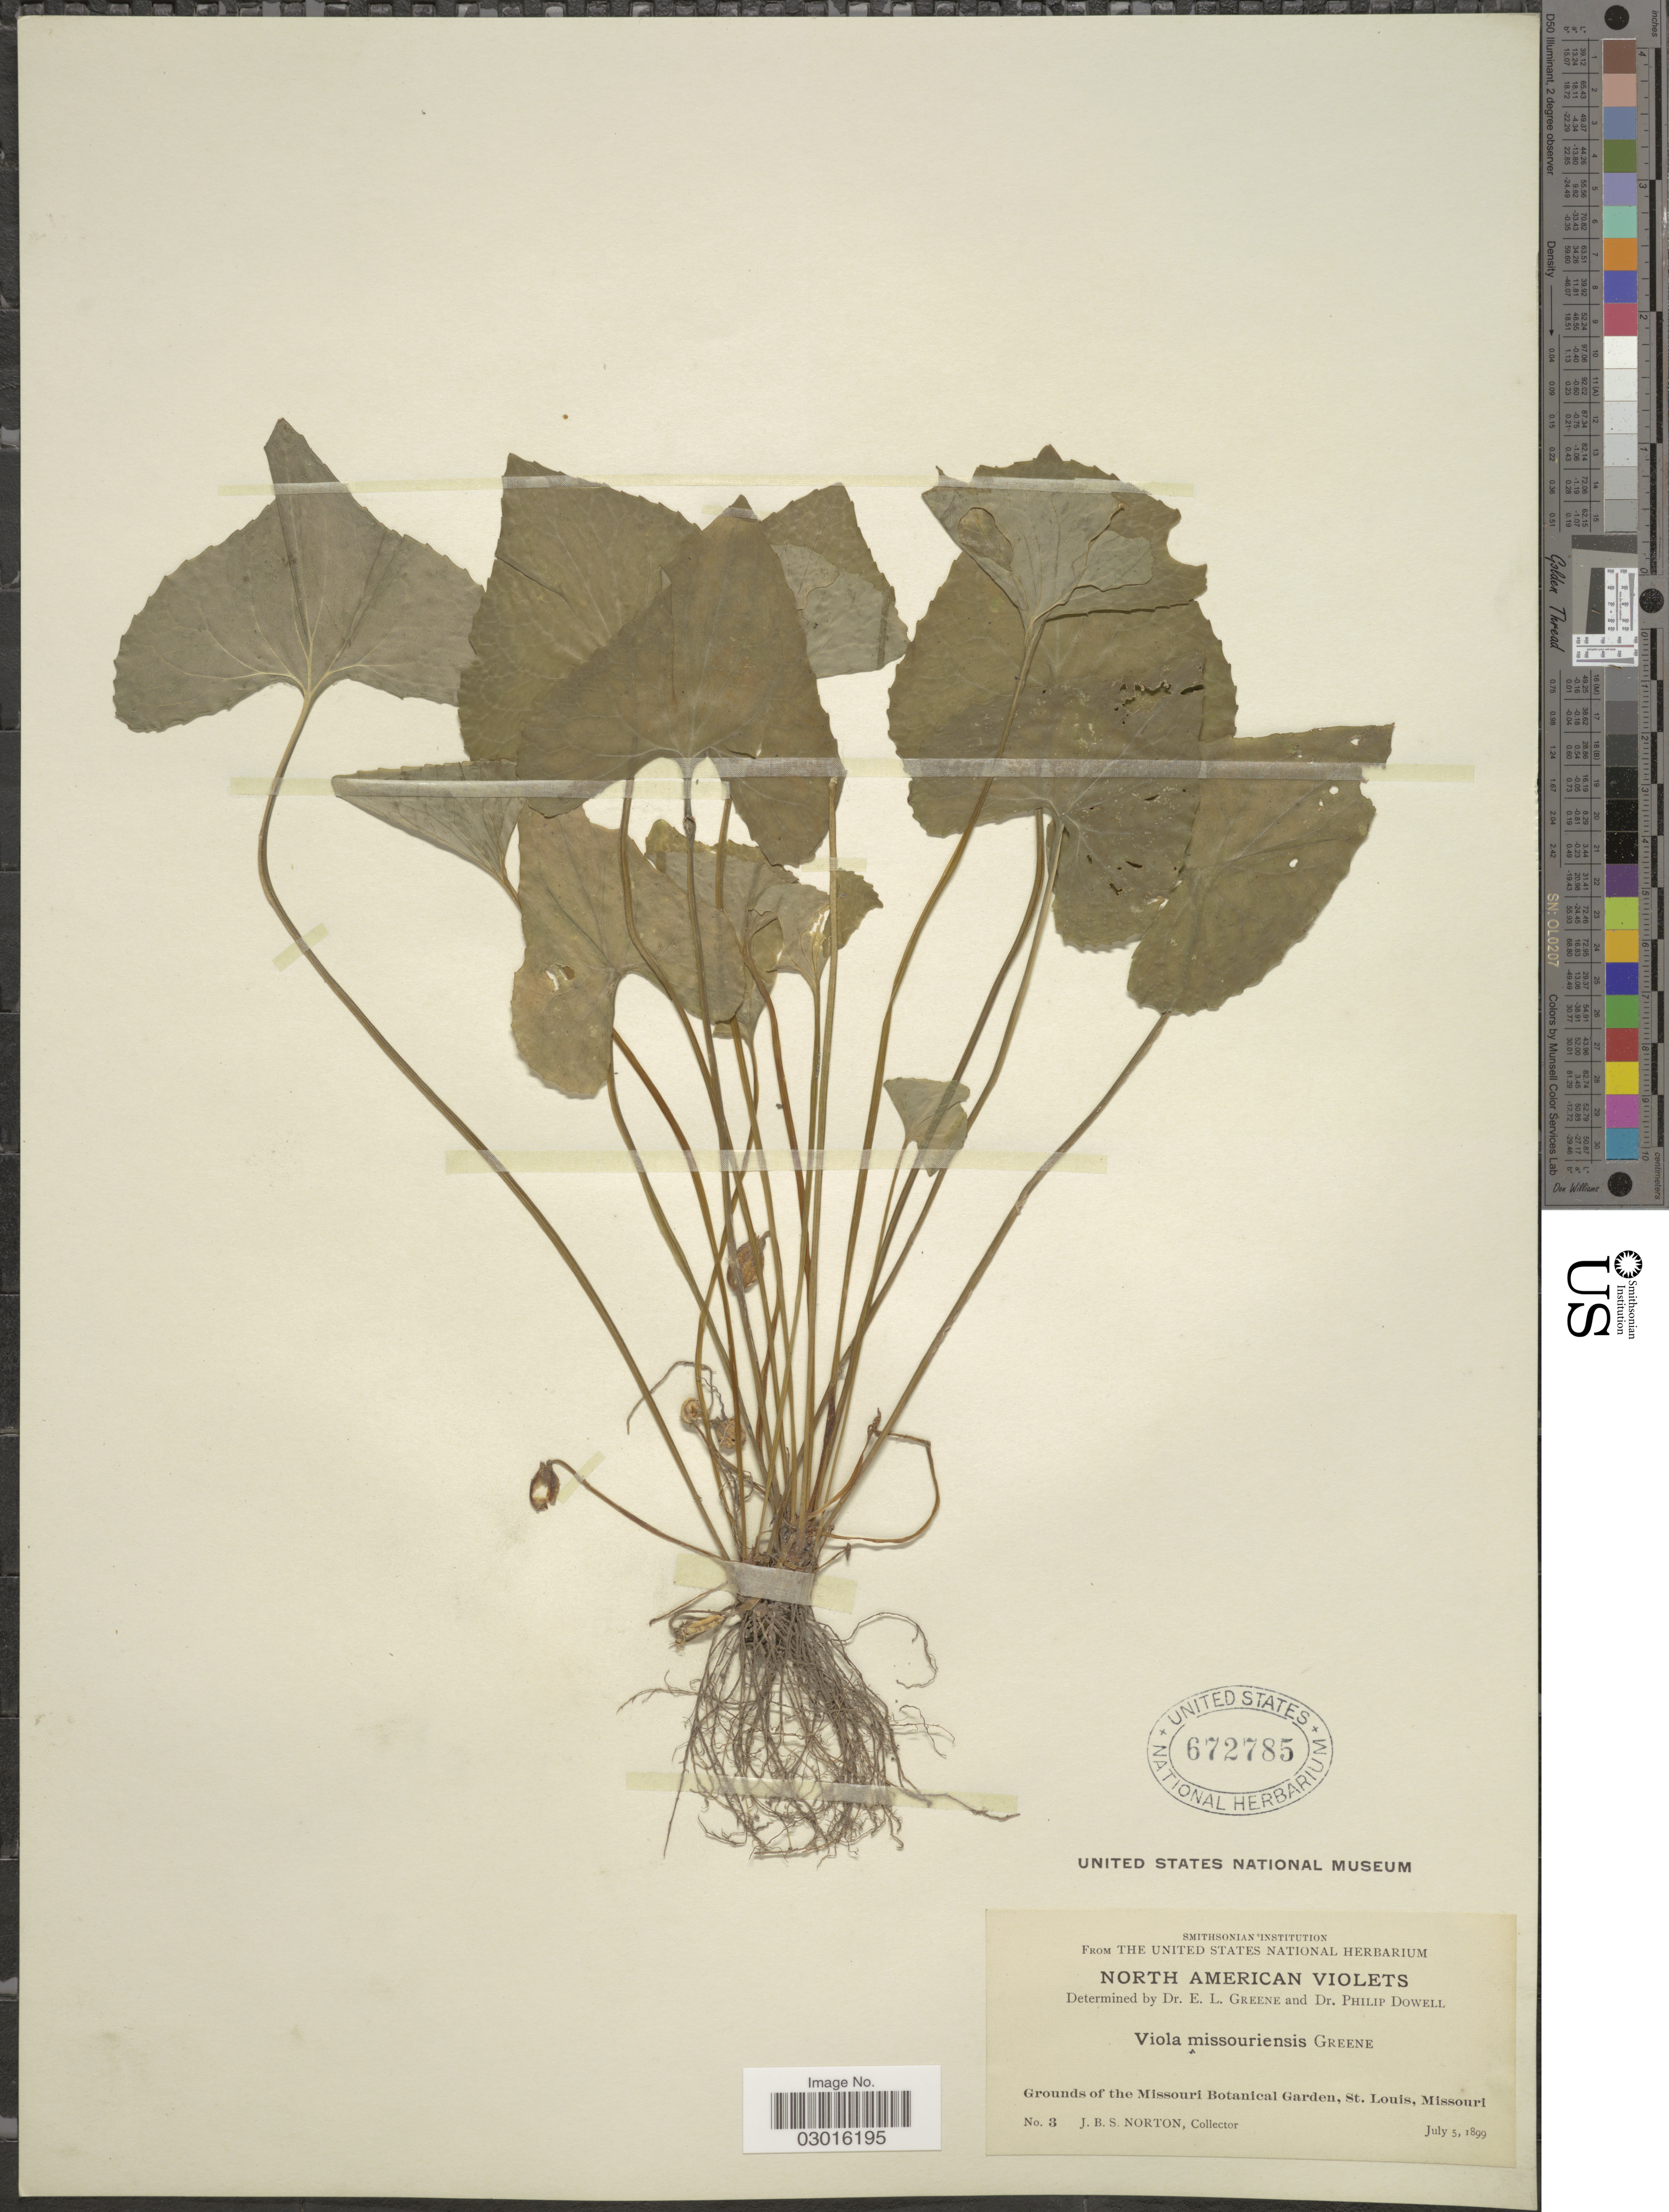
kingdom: Plantae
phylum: Tracheophyta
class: Magnoliopsida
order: Malpighiales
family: Violaceae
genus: Viola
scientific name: Viola missouriensis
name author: Greene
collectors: J. B. S. Norton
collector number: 3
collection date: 1899-07-05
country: United States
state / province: Missouri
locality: Grounds of the Missouri Botanical Garden, St. Louis.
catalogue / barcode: US 672785